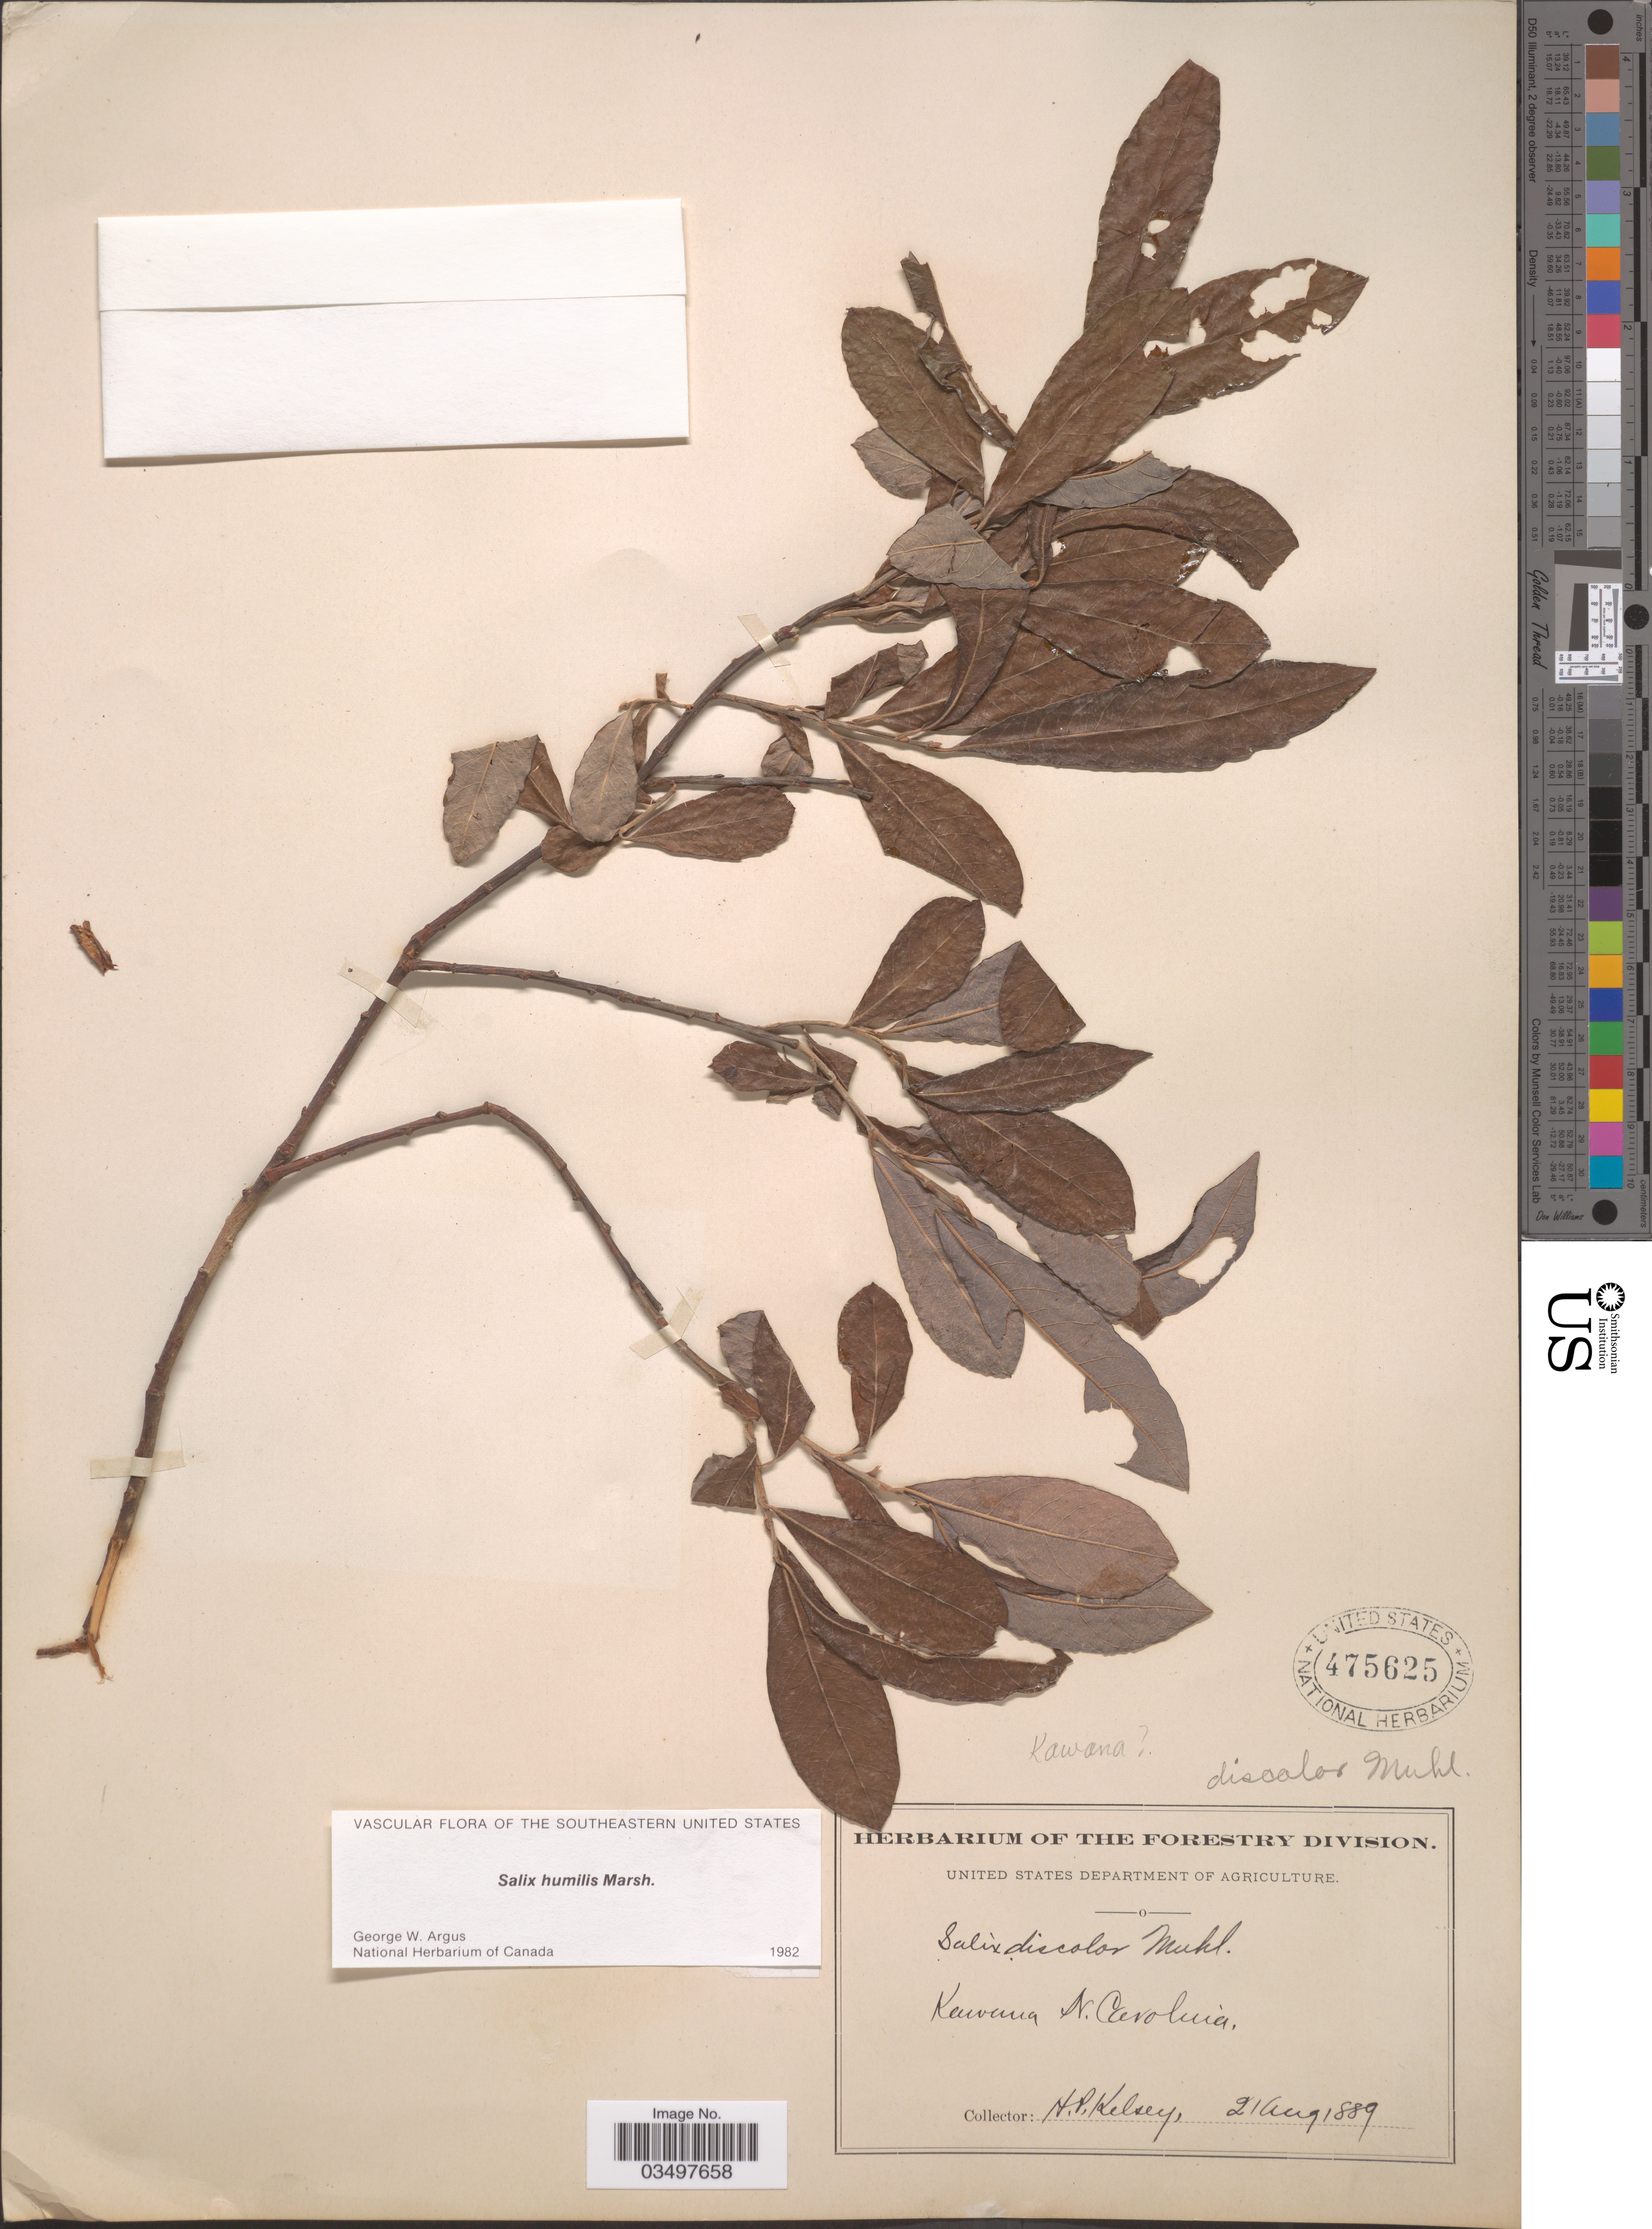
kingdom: Plantae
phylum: Tracheophyta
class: Magnoliopsida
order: Malpighiales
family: Salicaceae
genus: Salix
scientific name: Salix humilis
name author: Marshall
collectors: H. Kelsey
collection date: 1889-08-21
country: United States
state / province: North Carolina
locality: Kawana.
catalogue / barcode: US 475625